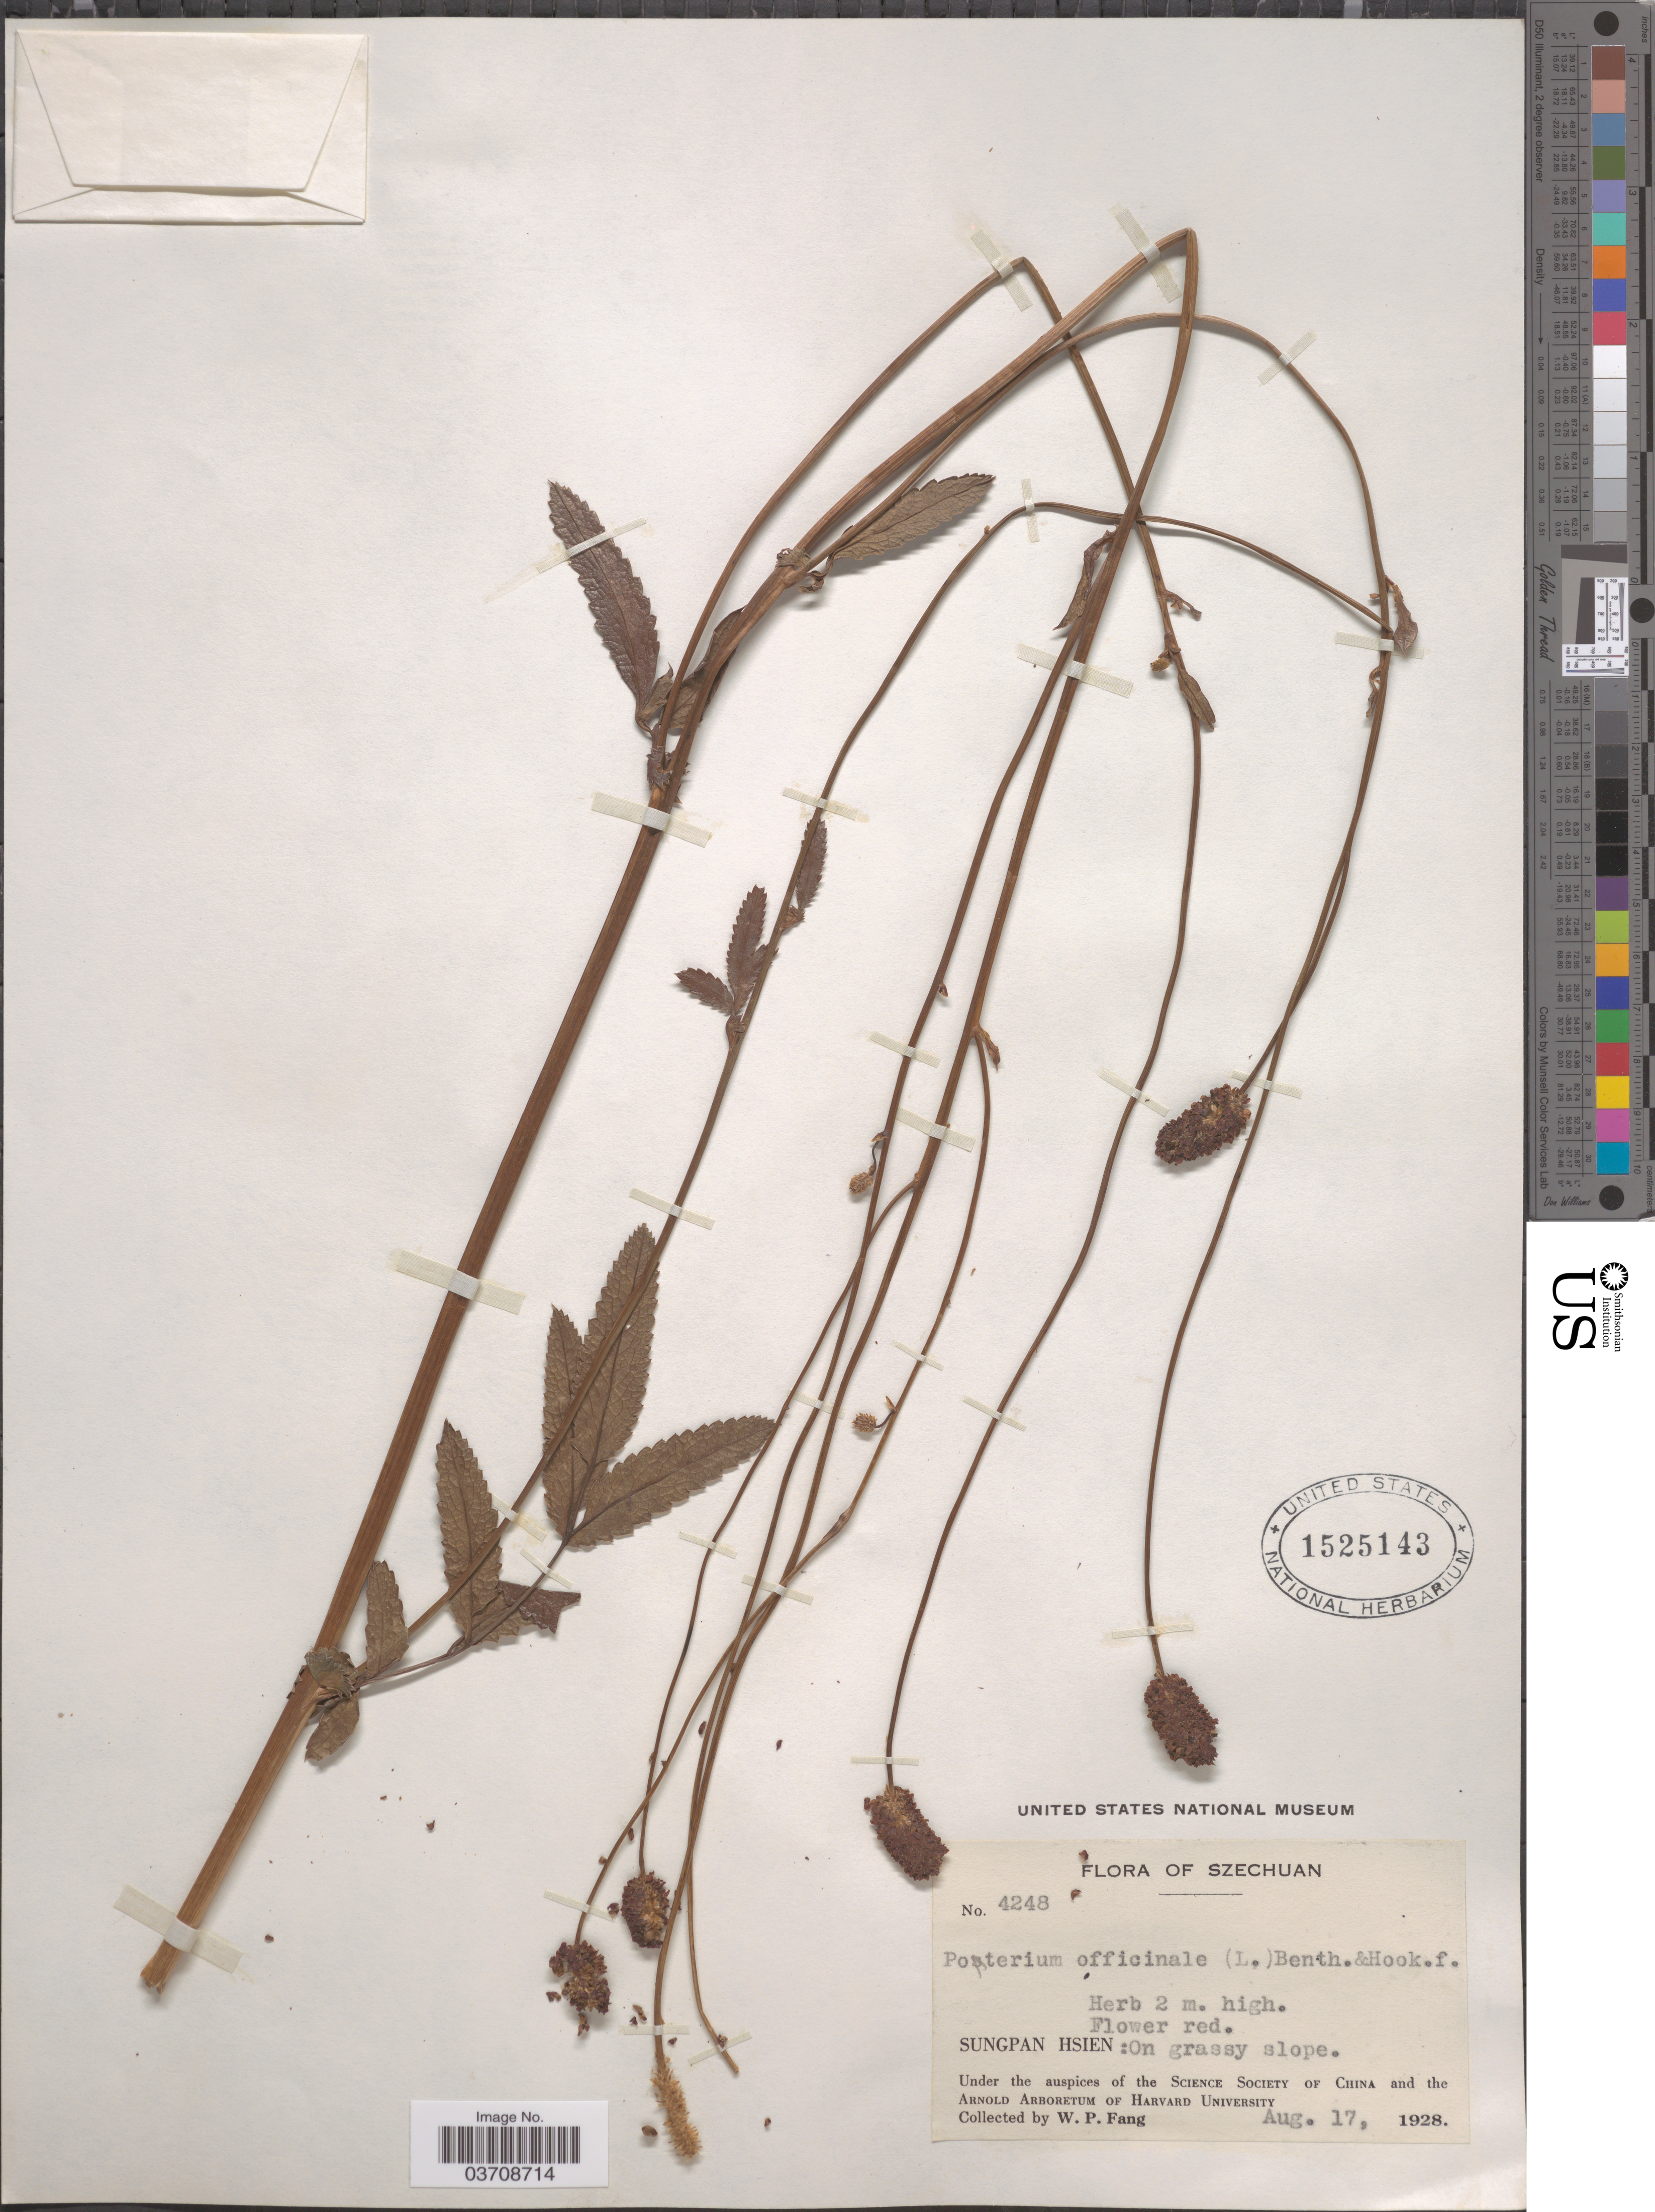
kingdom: Plantae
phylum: Tracheophyta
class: Magnoliopsida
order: Rosales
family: Rosaceae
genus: Sanguisorba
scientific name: Sanguisorba officinalis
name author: L.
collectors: W. P. Fang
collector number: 4248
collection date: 1928-08-17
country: China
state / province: Sichuan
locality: Szechuan. Sungpan Hsien: On grassy slope.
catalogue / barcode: US 1525143